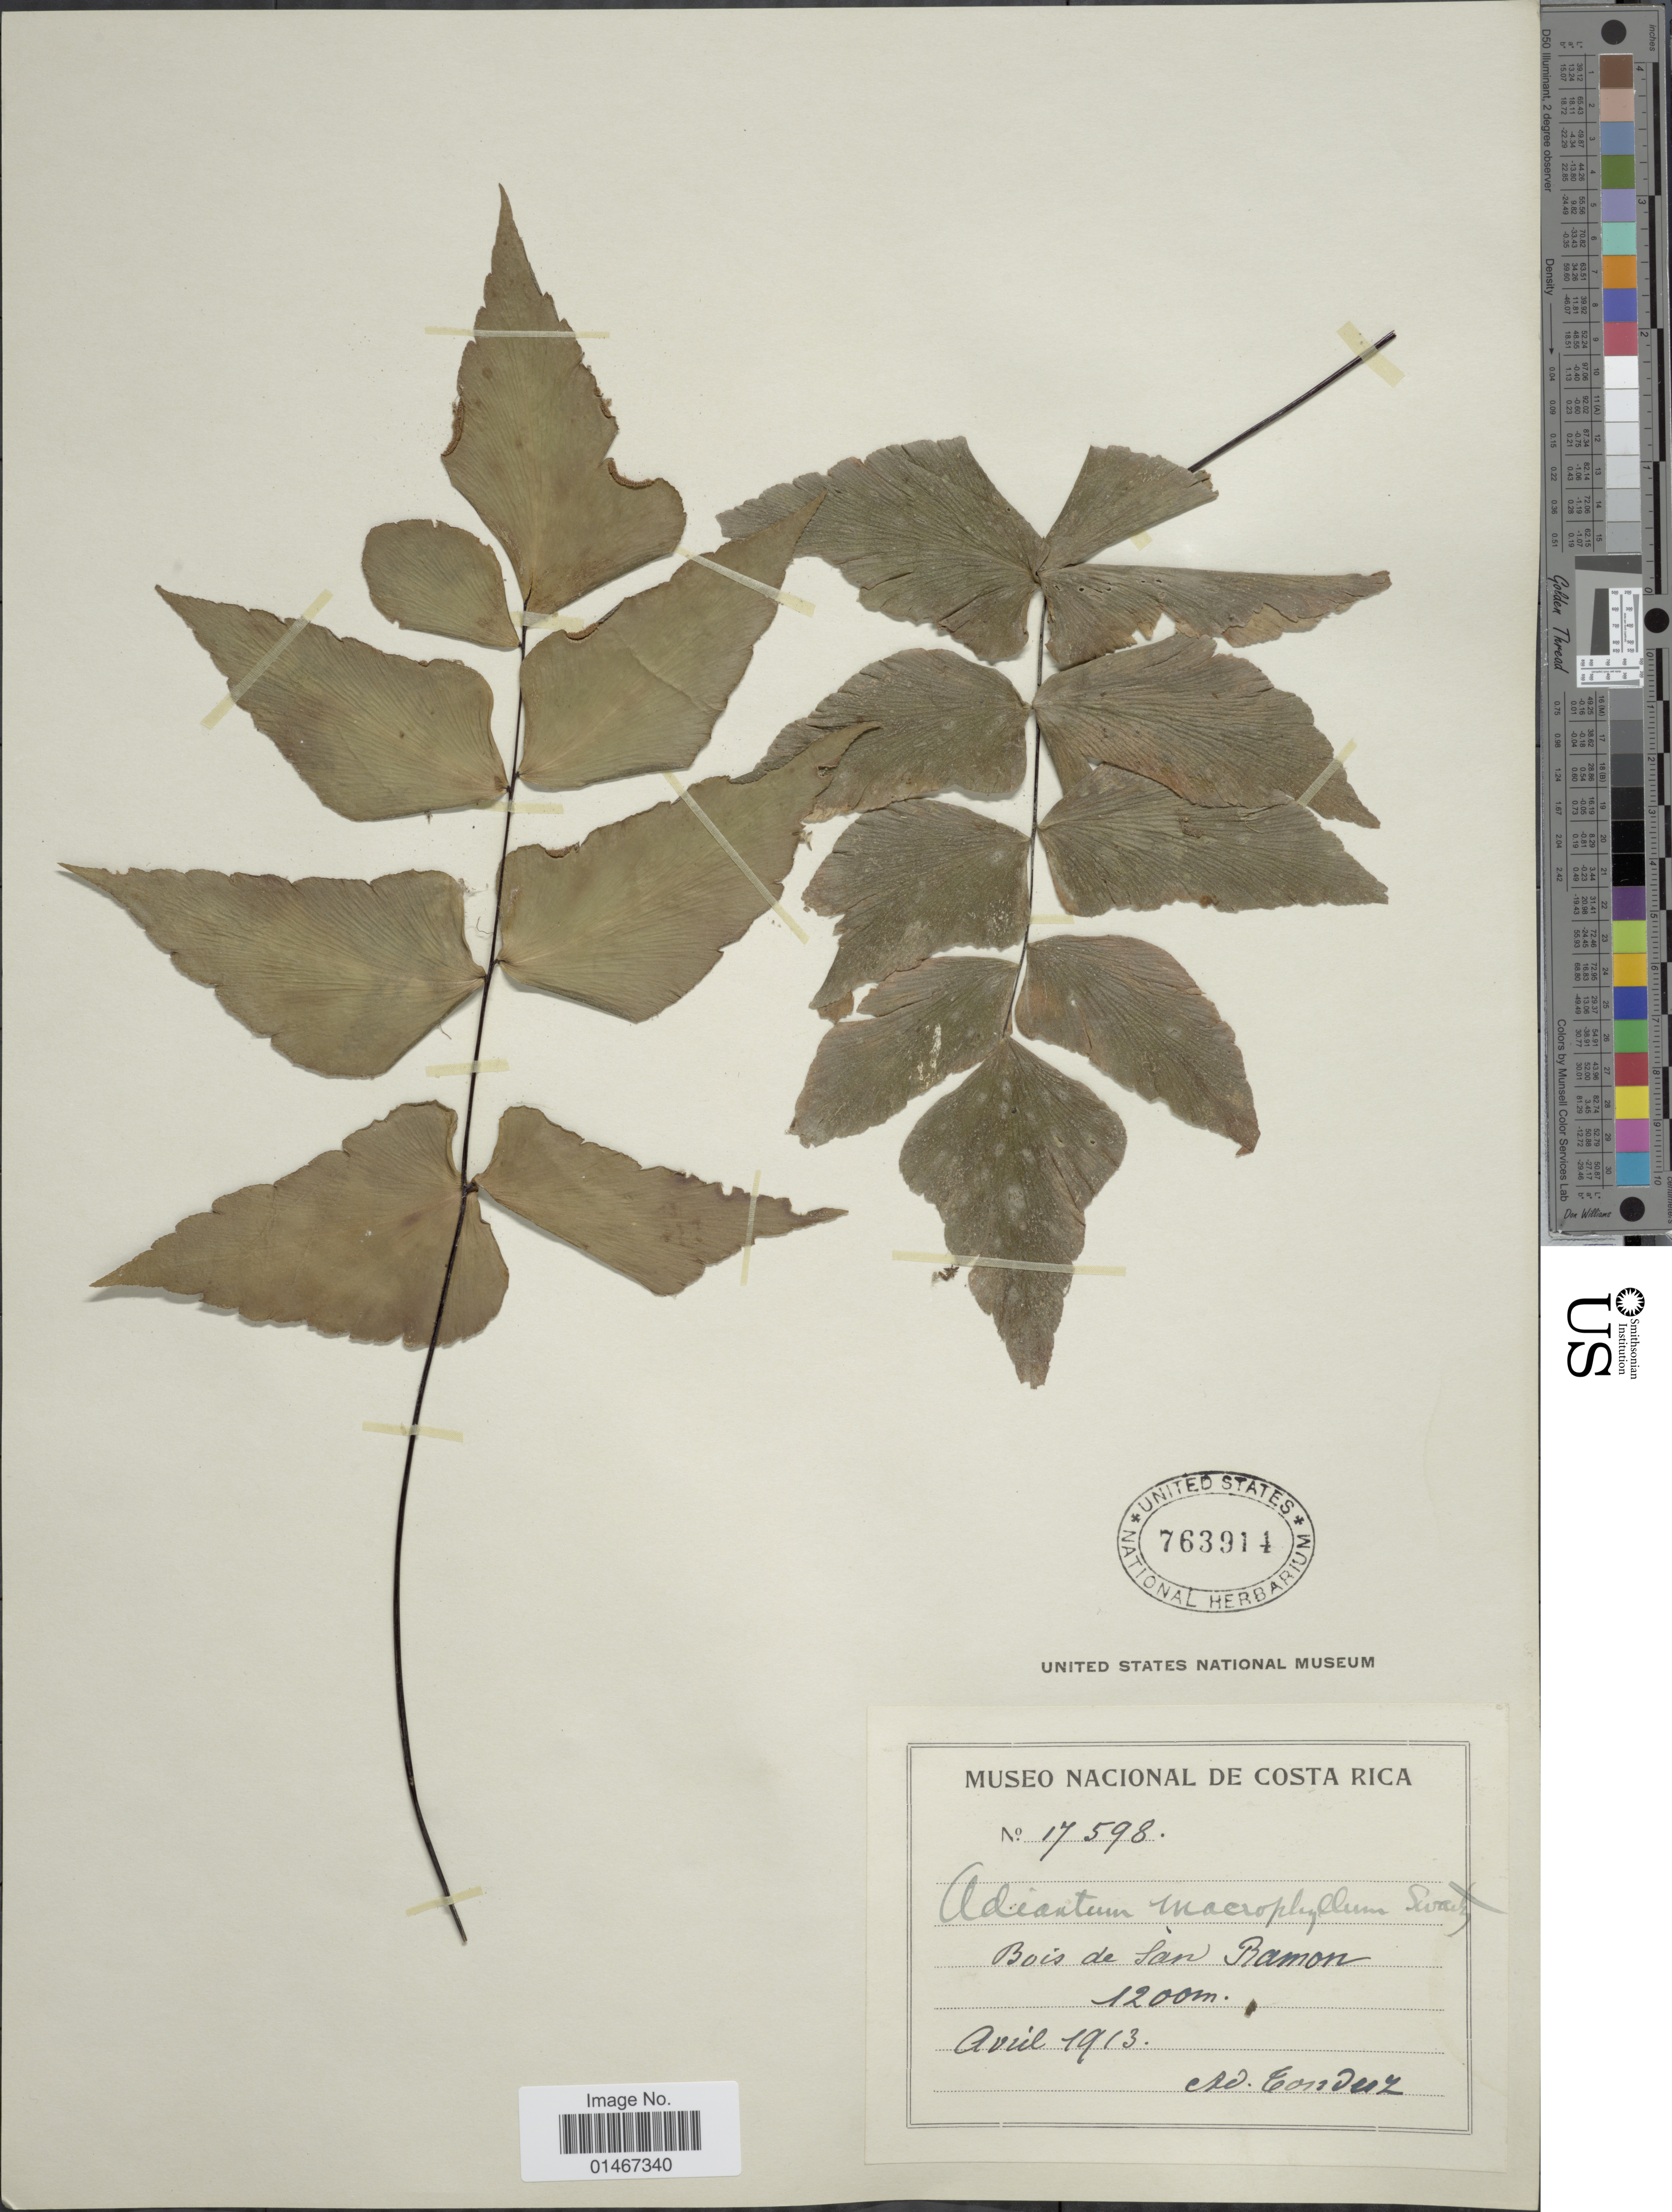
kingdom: Plantae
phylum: Tracheophyta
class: Polypodiopsida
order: Polypodiales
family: Pteridaceae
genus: Adiantum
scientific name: Adiantum macrophyllum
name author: Sw.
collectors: A. Tonduz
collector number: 17598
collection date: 1913-04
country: Costa Rica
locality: Bois de San Ramon.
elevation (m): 1200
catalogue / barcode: US 763914